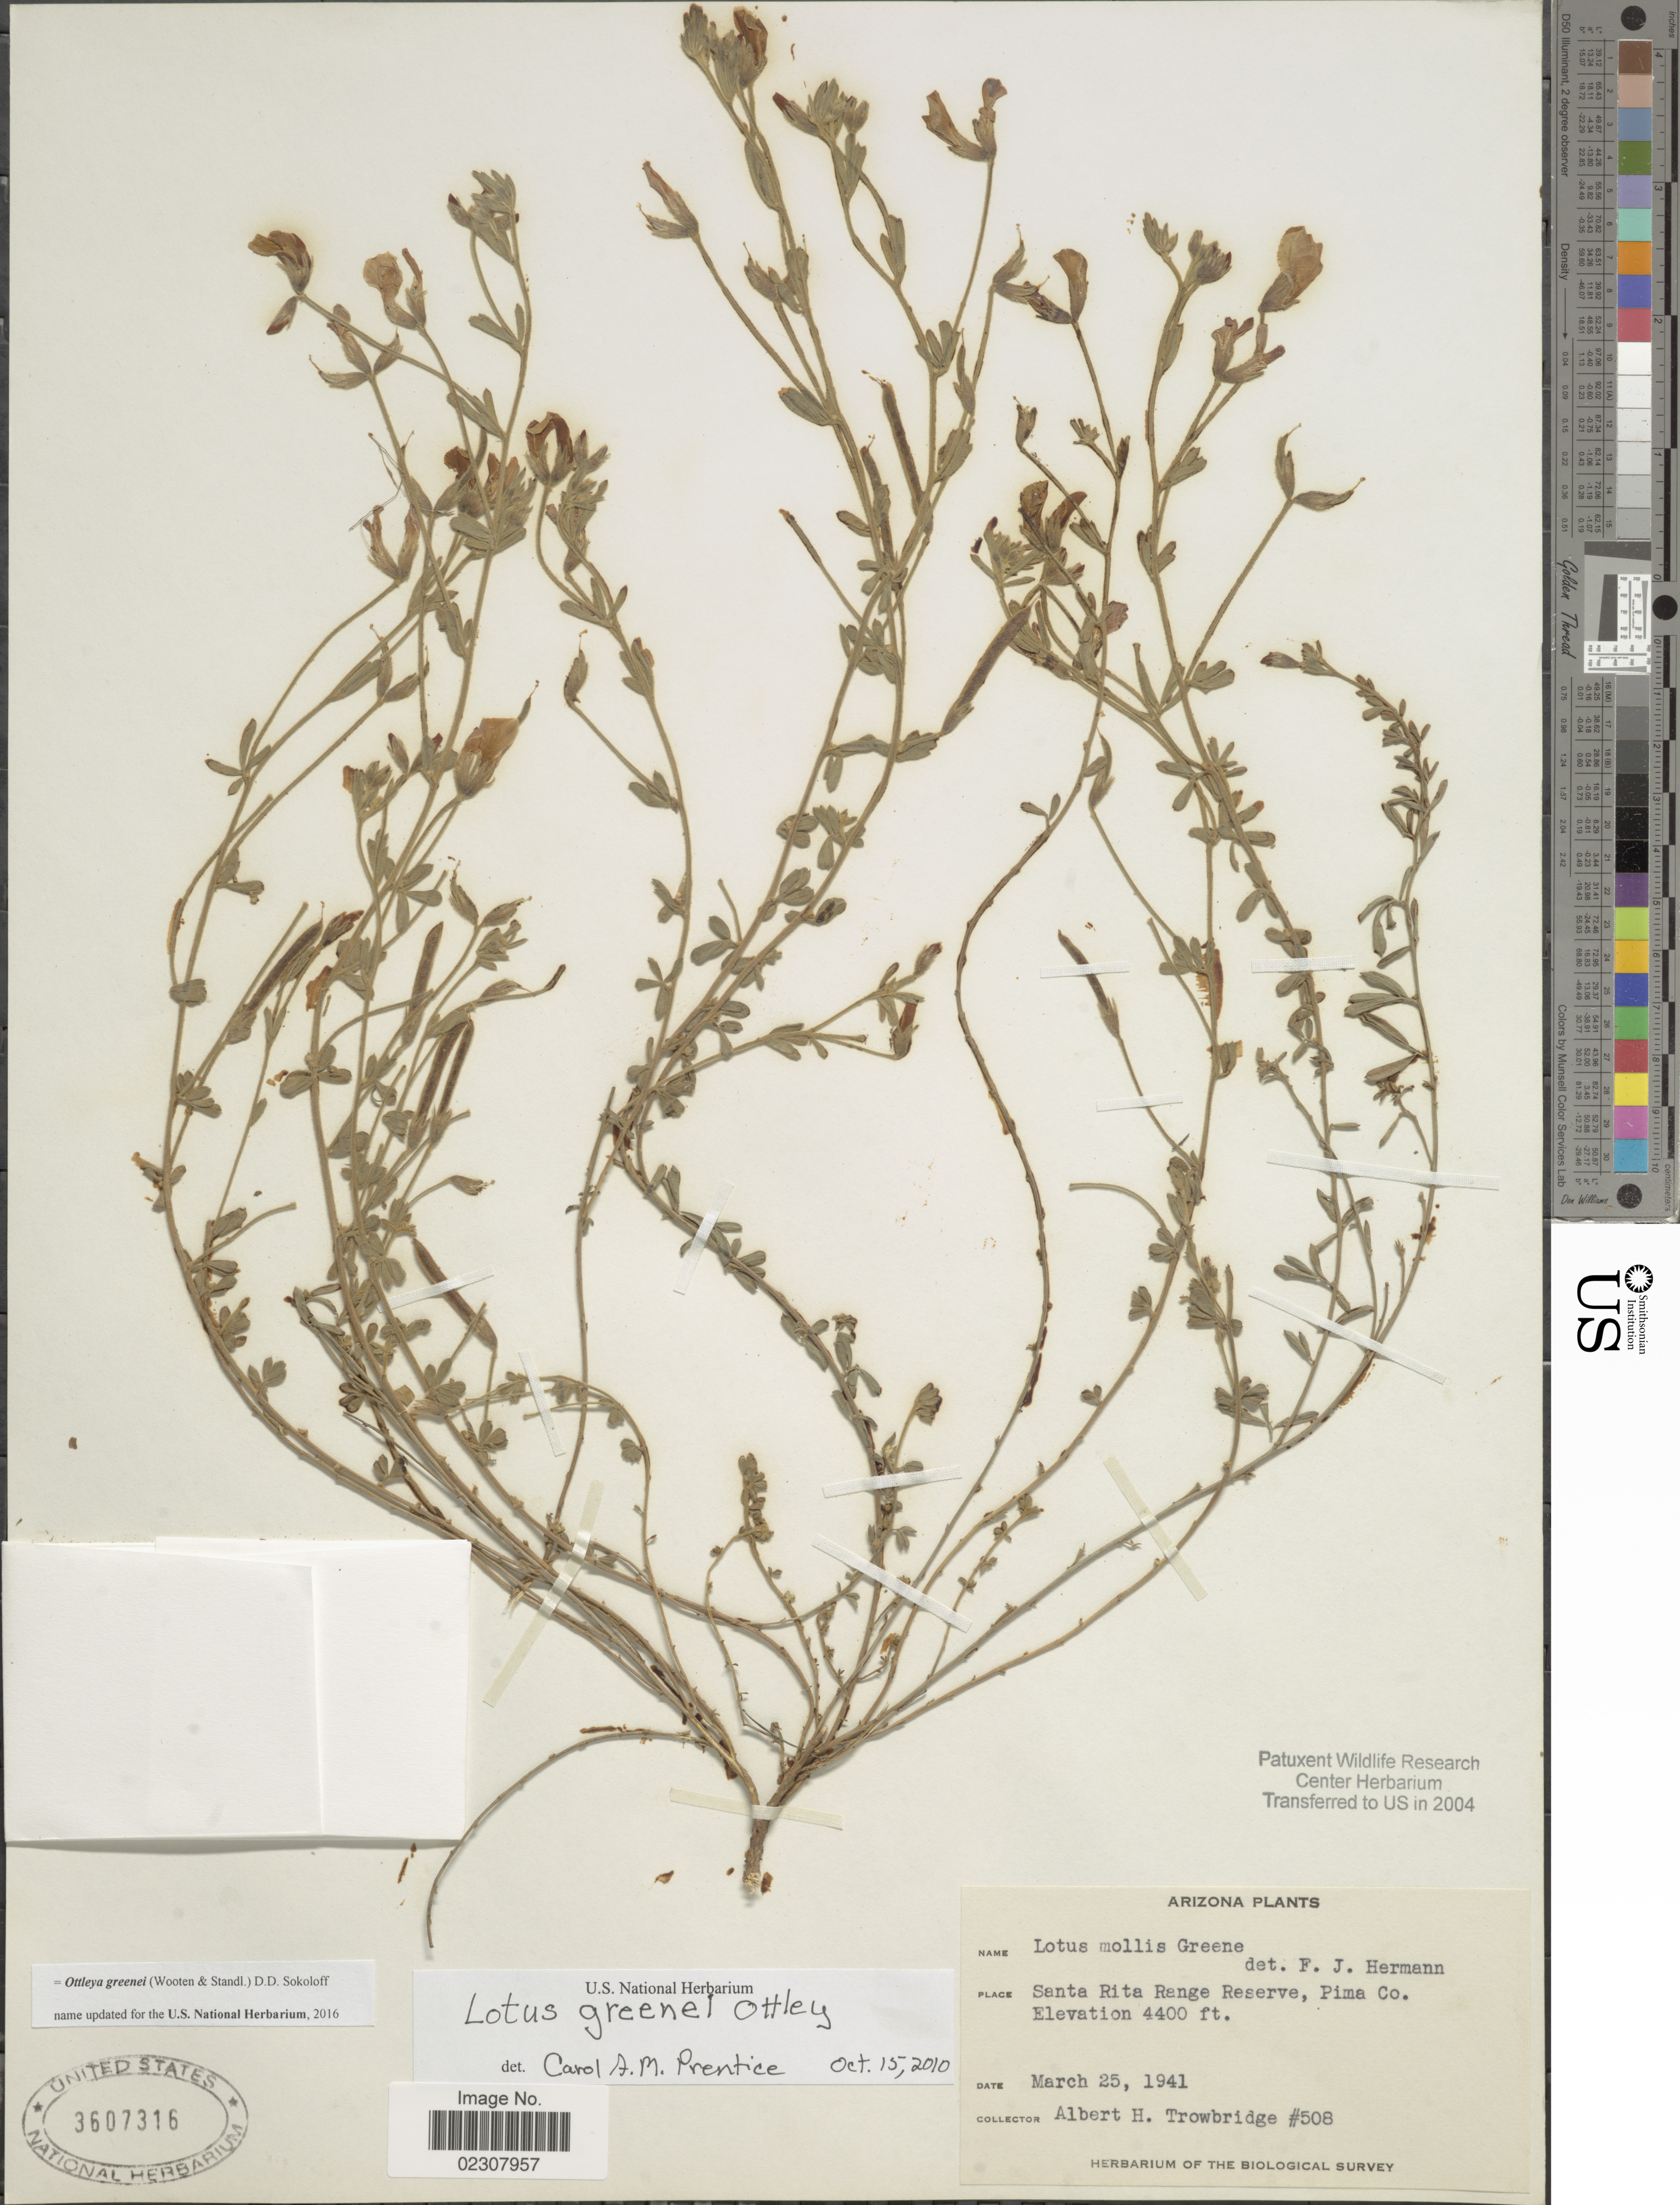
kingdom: Plantae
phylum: Tracheophyta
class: Magnoliopsida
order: Fabales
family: Fabaceae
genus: Ottleya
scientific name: Ottleya greenei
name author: (Wooten & Standl.) D.D. Sokoloff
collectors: A. H. Trowbridge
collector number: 508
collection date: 1941-03-25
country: United States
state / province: Arizona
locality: Santa Rita Renge Reserve, Pima Co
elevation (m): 1341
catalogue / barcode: US 3607316